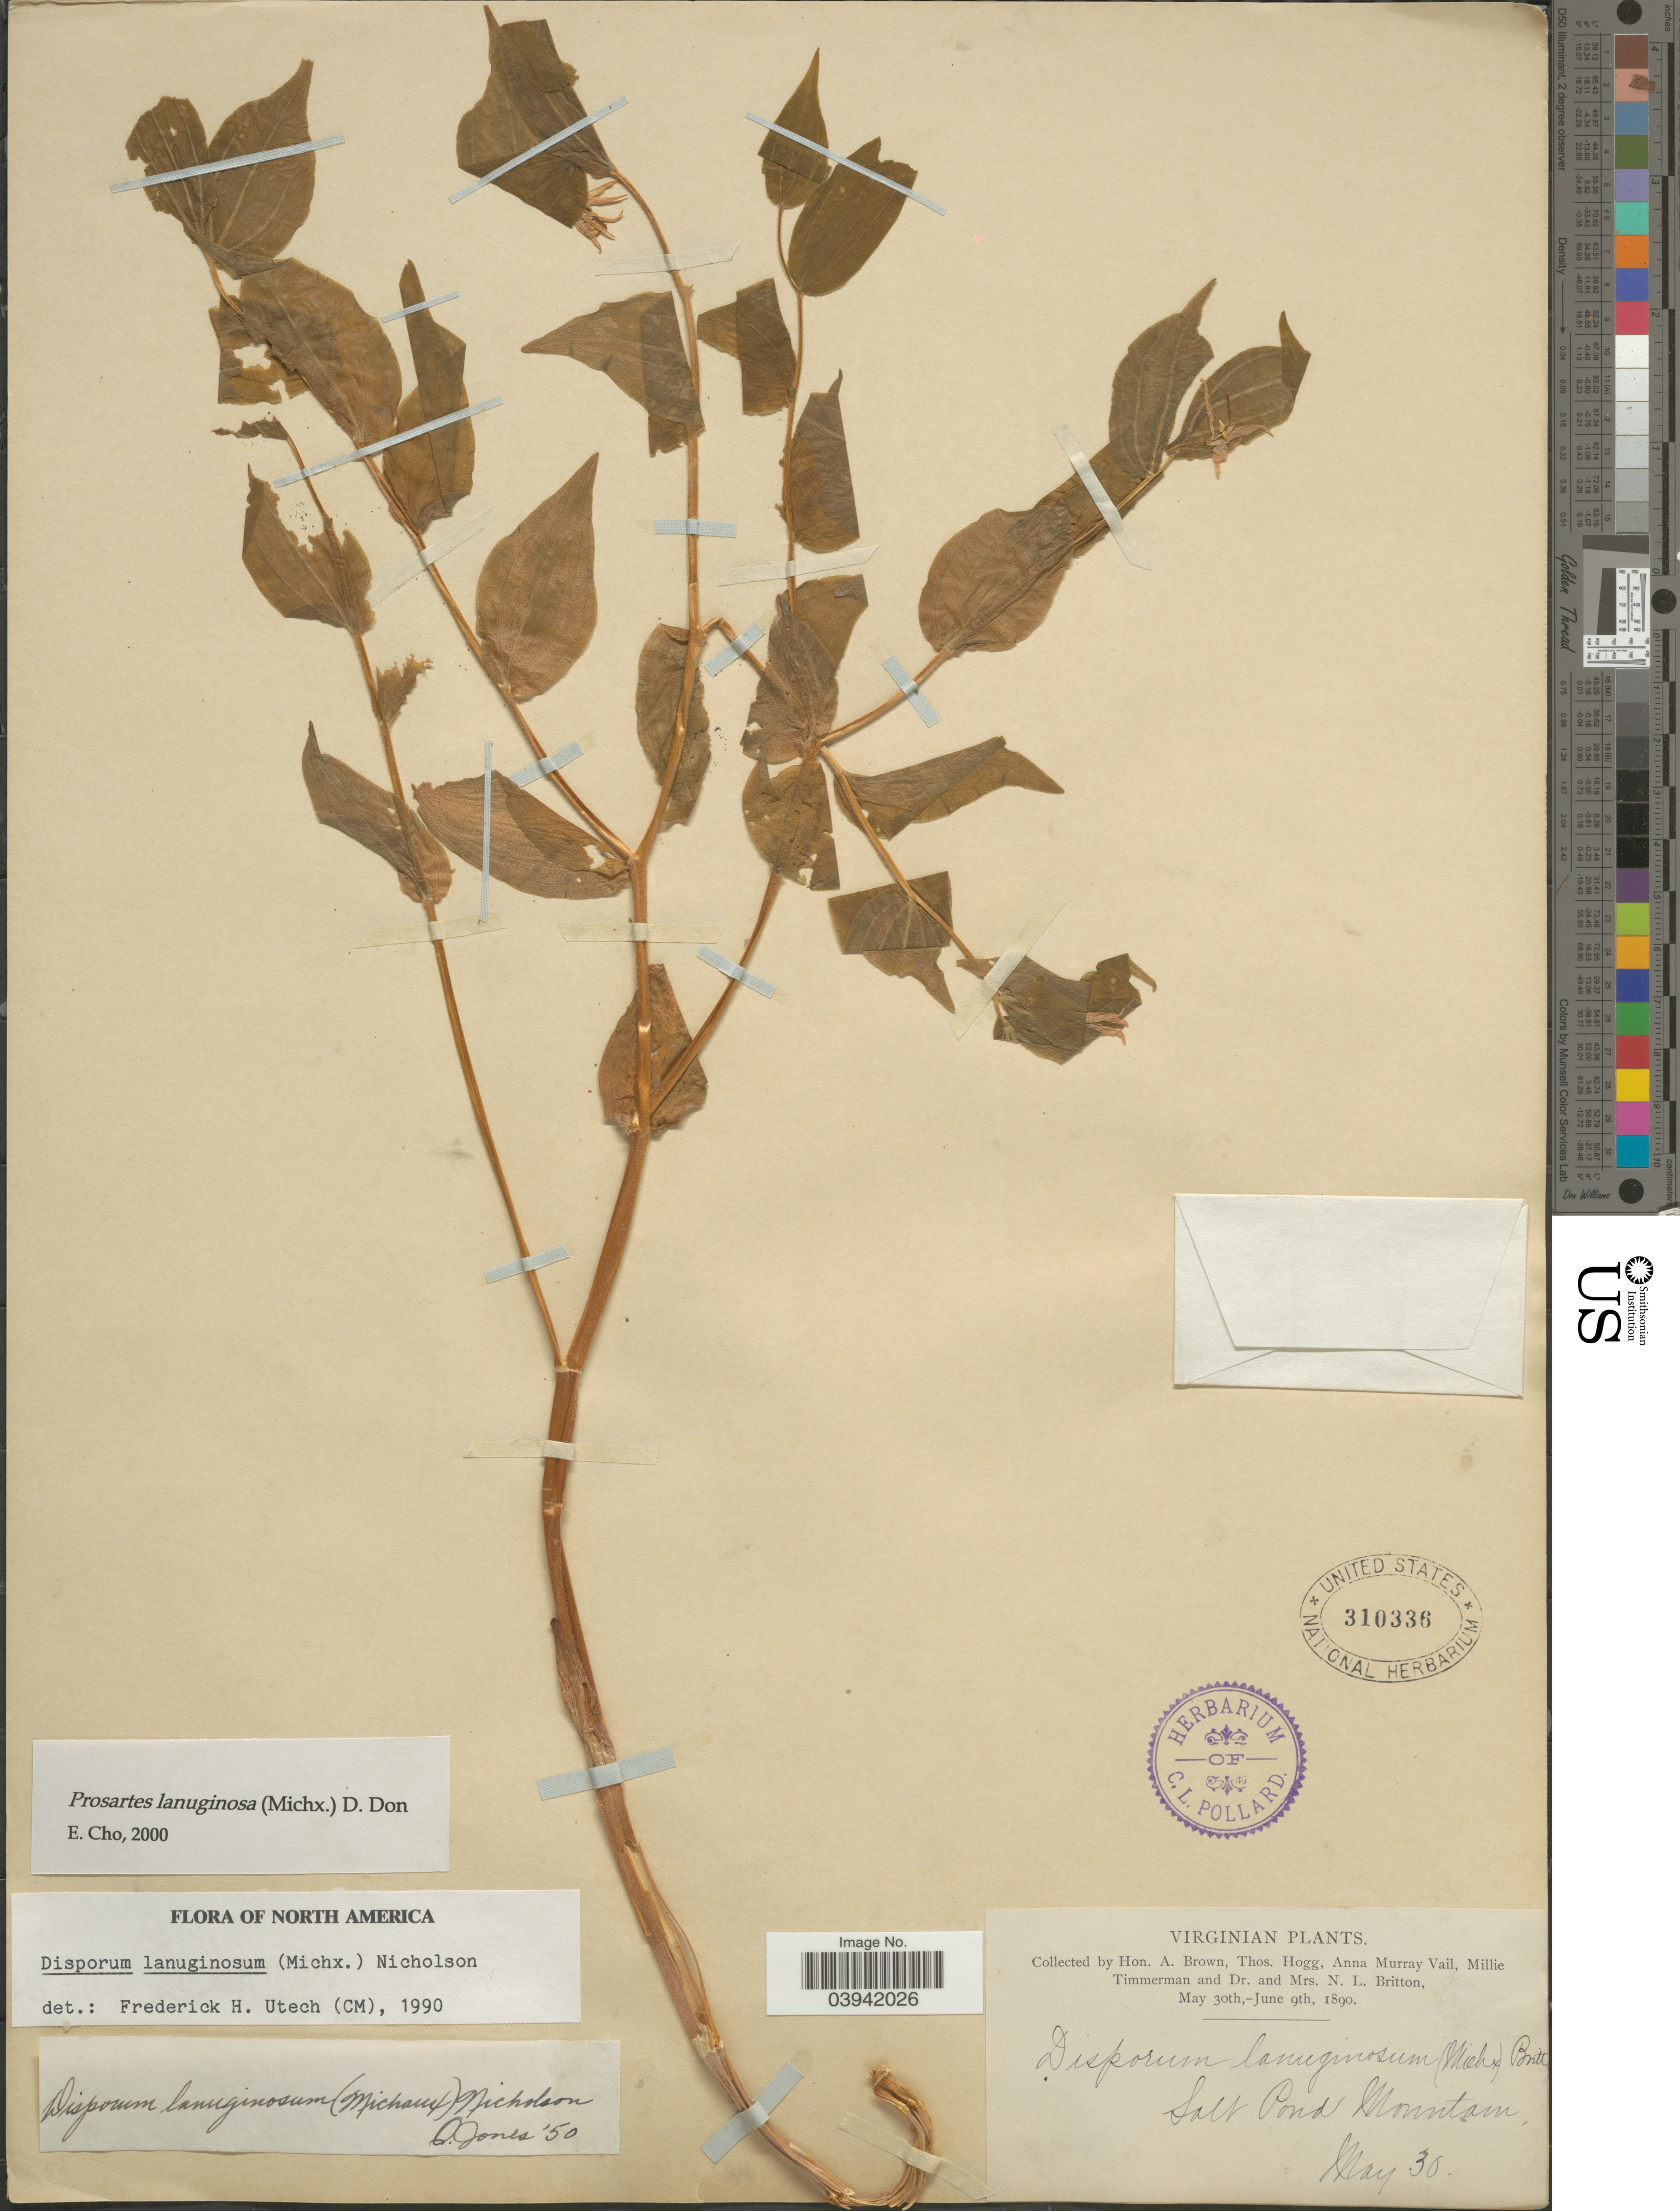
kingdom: Plantae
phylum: Tracheophyta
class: Liliopsida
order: Liliales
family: Liliaceae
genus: Prosartes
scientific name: Prosartes lanuginosa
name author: D. Don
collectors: H. A. Brown, T. Hogg, A. Vail, M. Timmerman & Mrs. N. L. Britton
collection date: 1890-05-30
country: United States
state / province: Virginia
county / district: Giles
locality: Salt Pond Mountain.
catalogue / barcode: US 310336